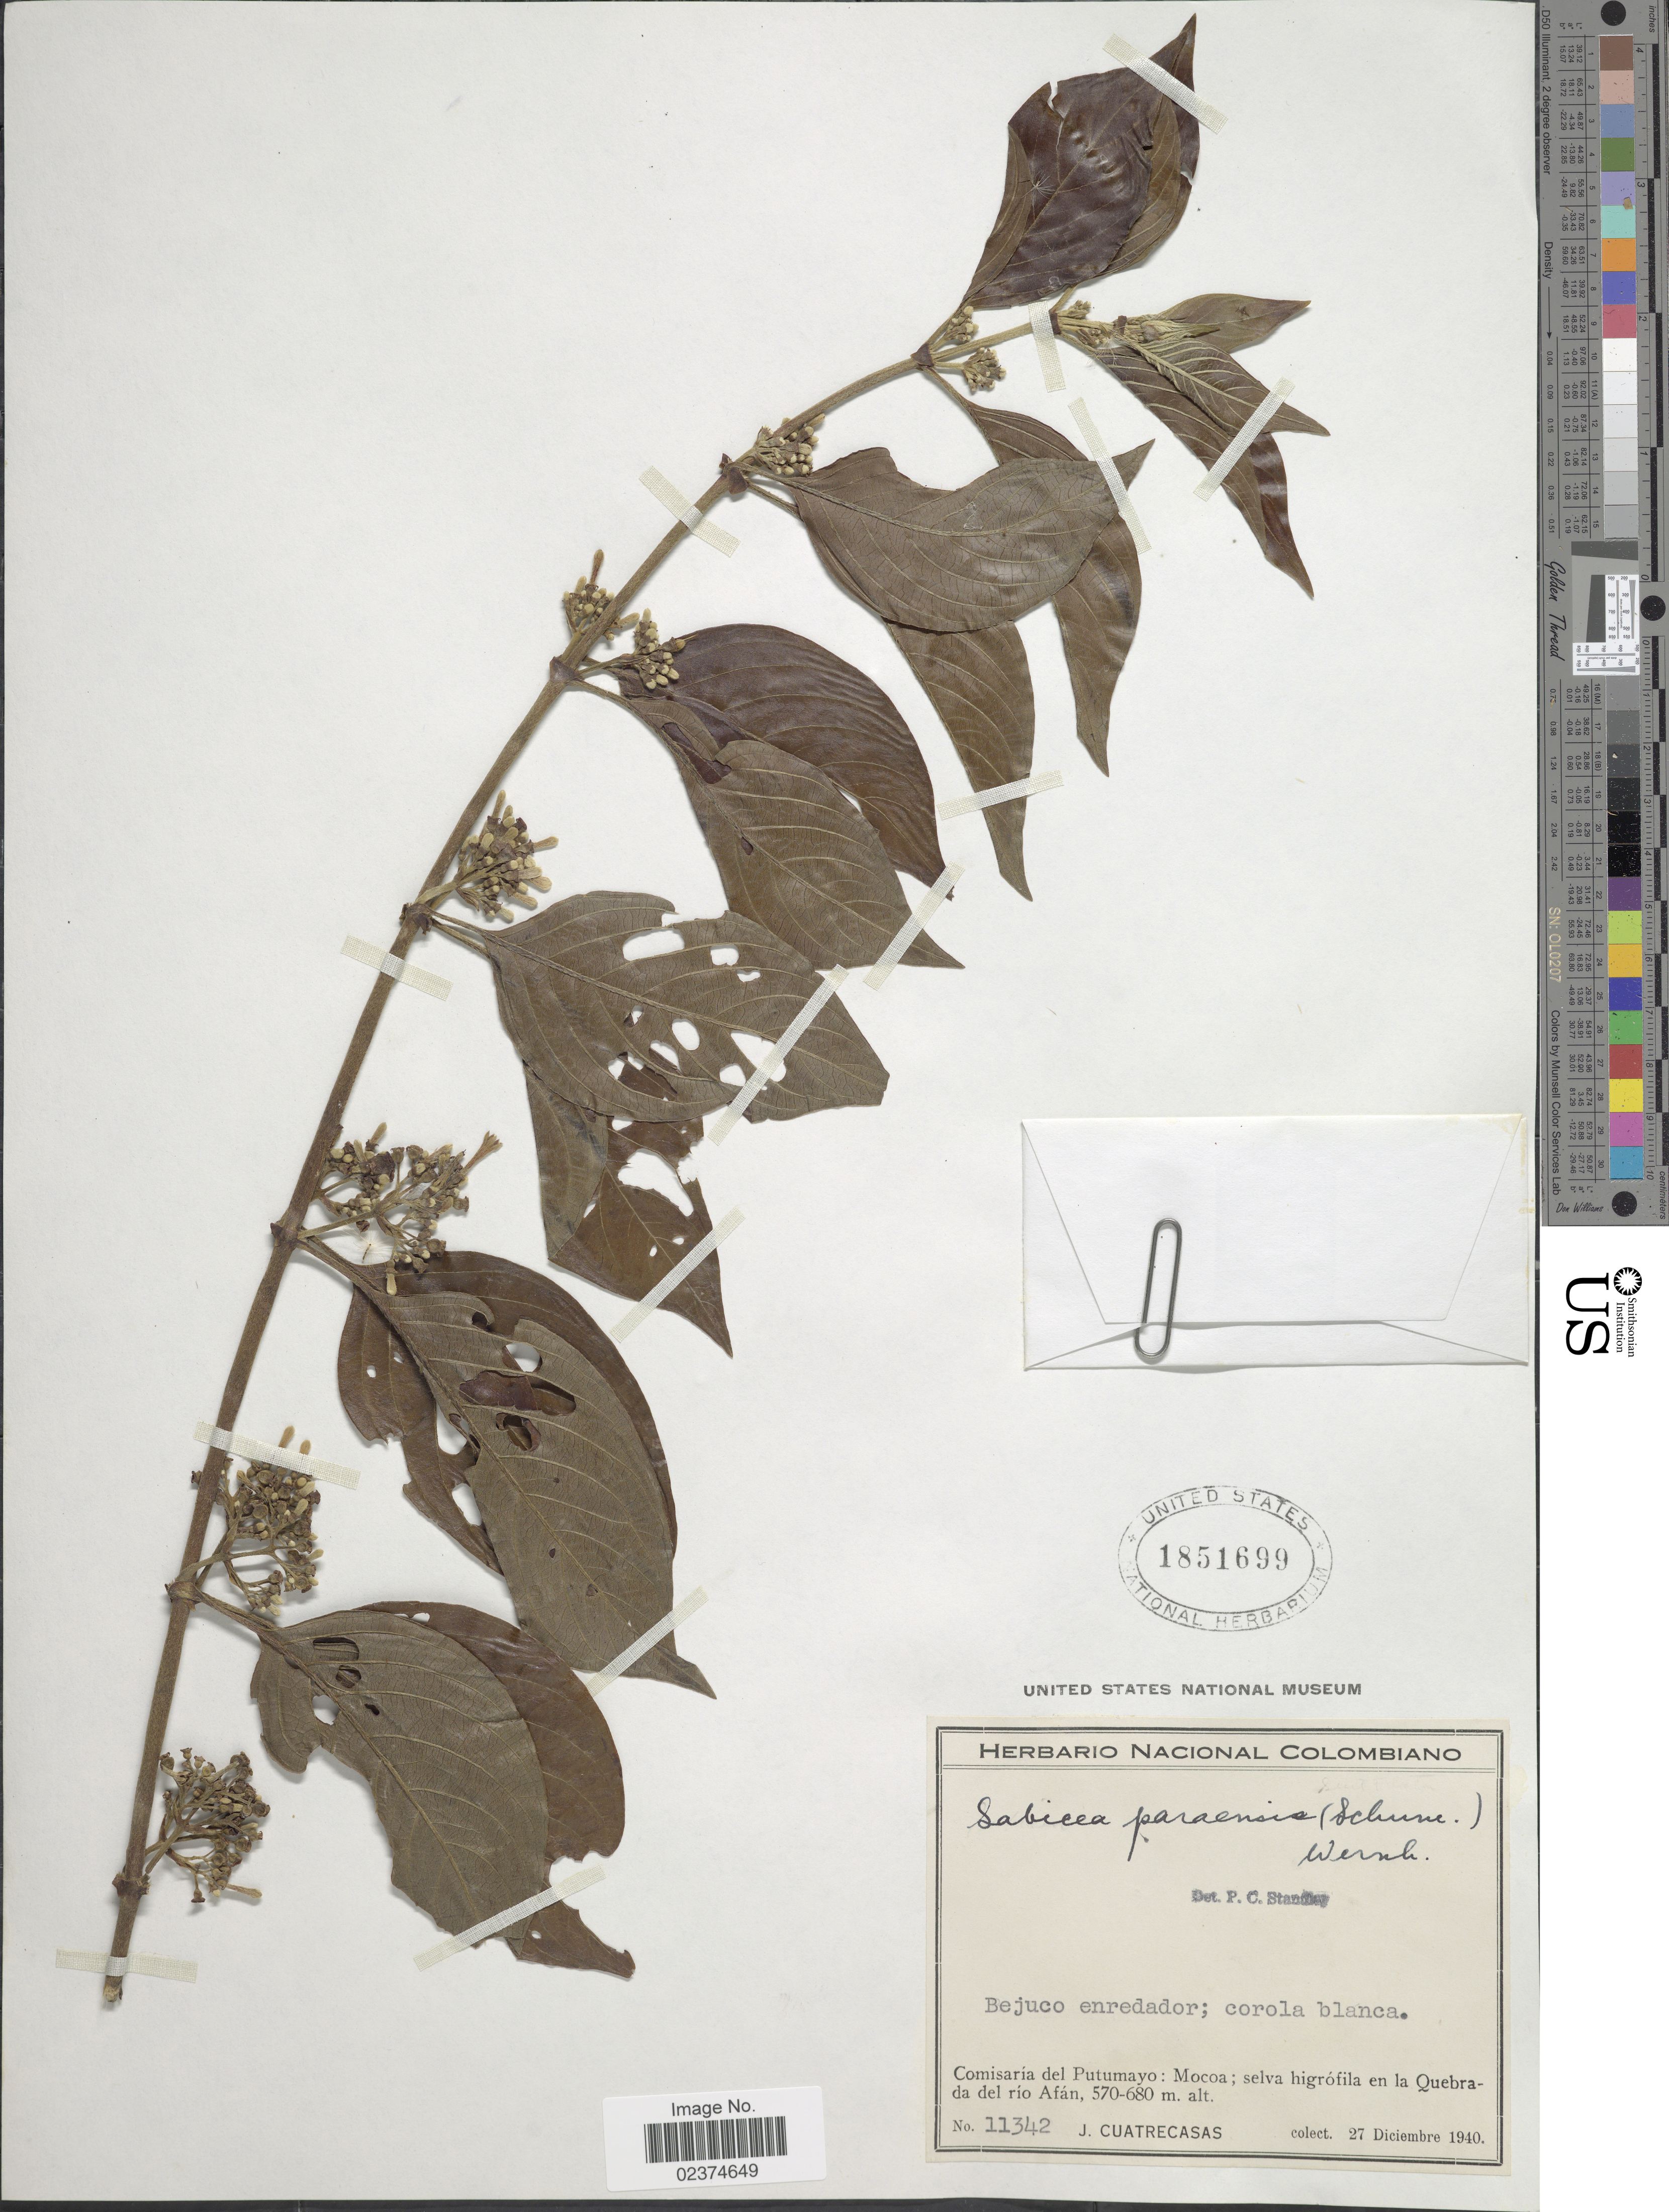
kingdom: Plantae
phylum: Tracheophyta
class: Magnoliopsida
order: Gentianales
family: Rubiaceae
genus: Sabicea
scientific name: Sabicea paraensis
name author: (K. Schum.) Wernham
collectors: J. Cuatrecasas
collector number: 11342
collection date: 1940-12-27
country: Colombia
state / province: Putumayo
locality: Comisaria del Putumayo: Mocoa; selva higrofila en la Quebrada del rio Afan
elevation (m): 570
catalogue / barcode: US 1851699